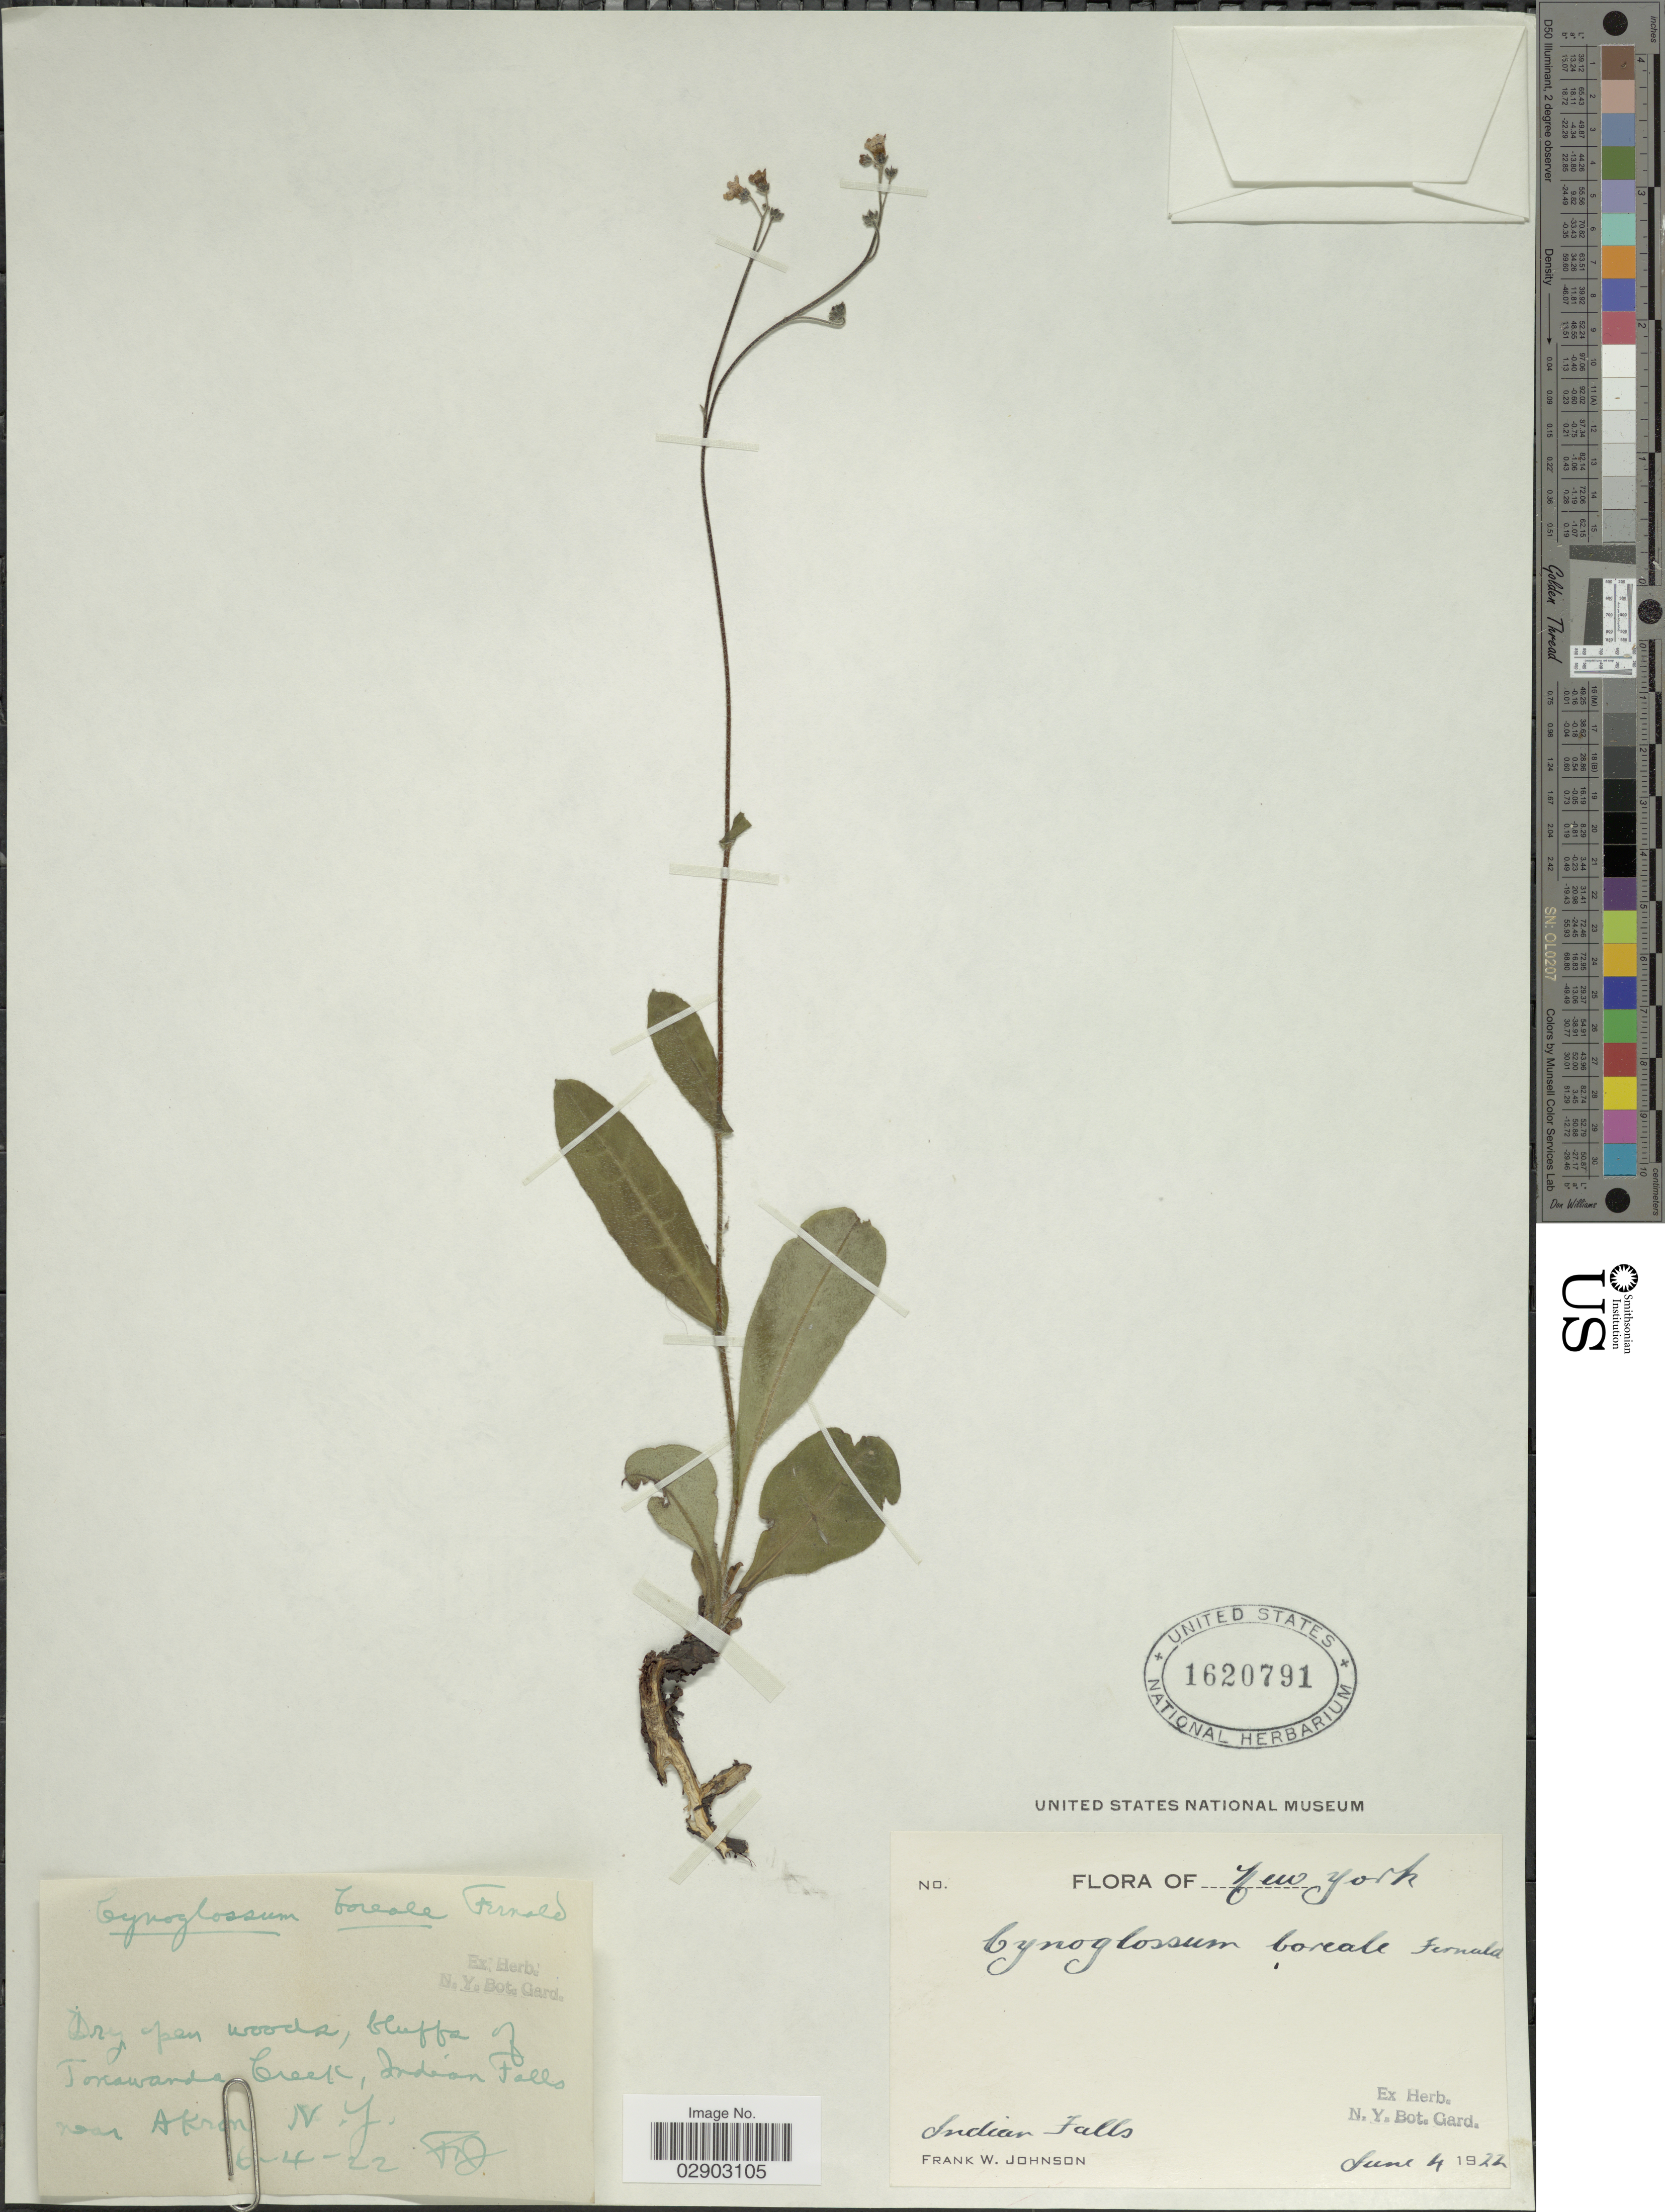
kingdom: Plantae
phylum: Tracheophyta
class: Magnoliopsida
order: Boraginales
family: Boraginaceae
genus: Cynoglossum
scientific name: Cynoglossum boreale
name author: Fernald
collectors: F. W. Johnson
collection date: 1922-06-04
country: United States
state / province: New York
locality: Bluffs of Tonawanda Creek, Indian Falls, near Akron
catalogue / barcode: US 1620791